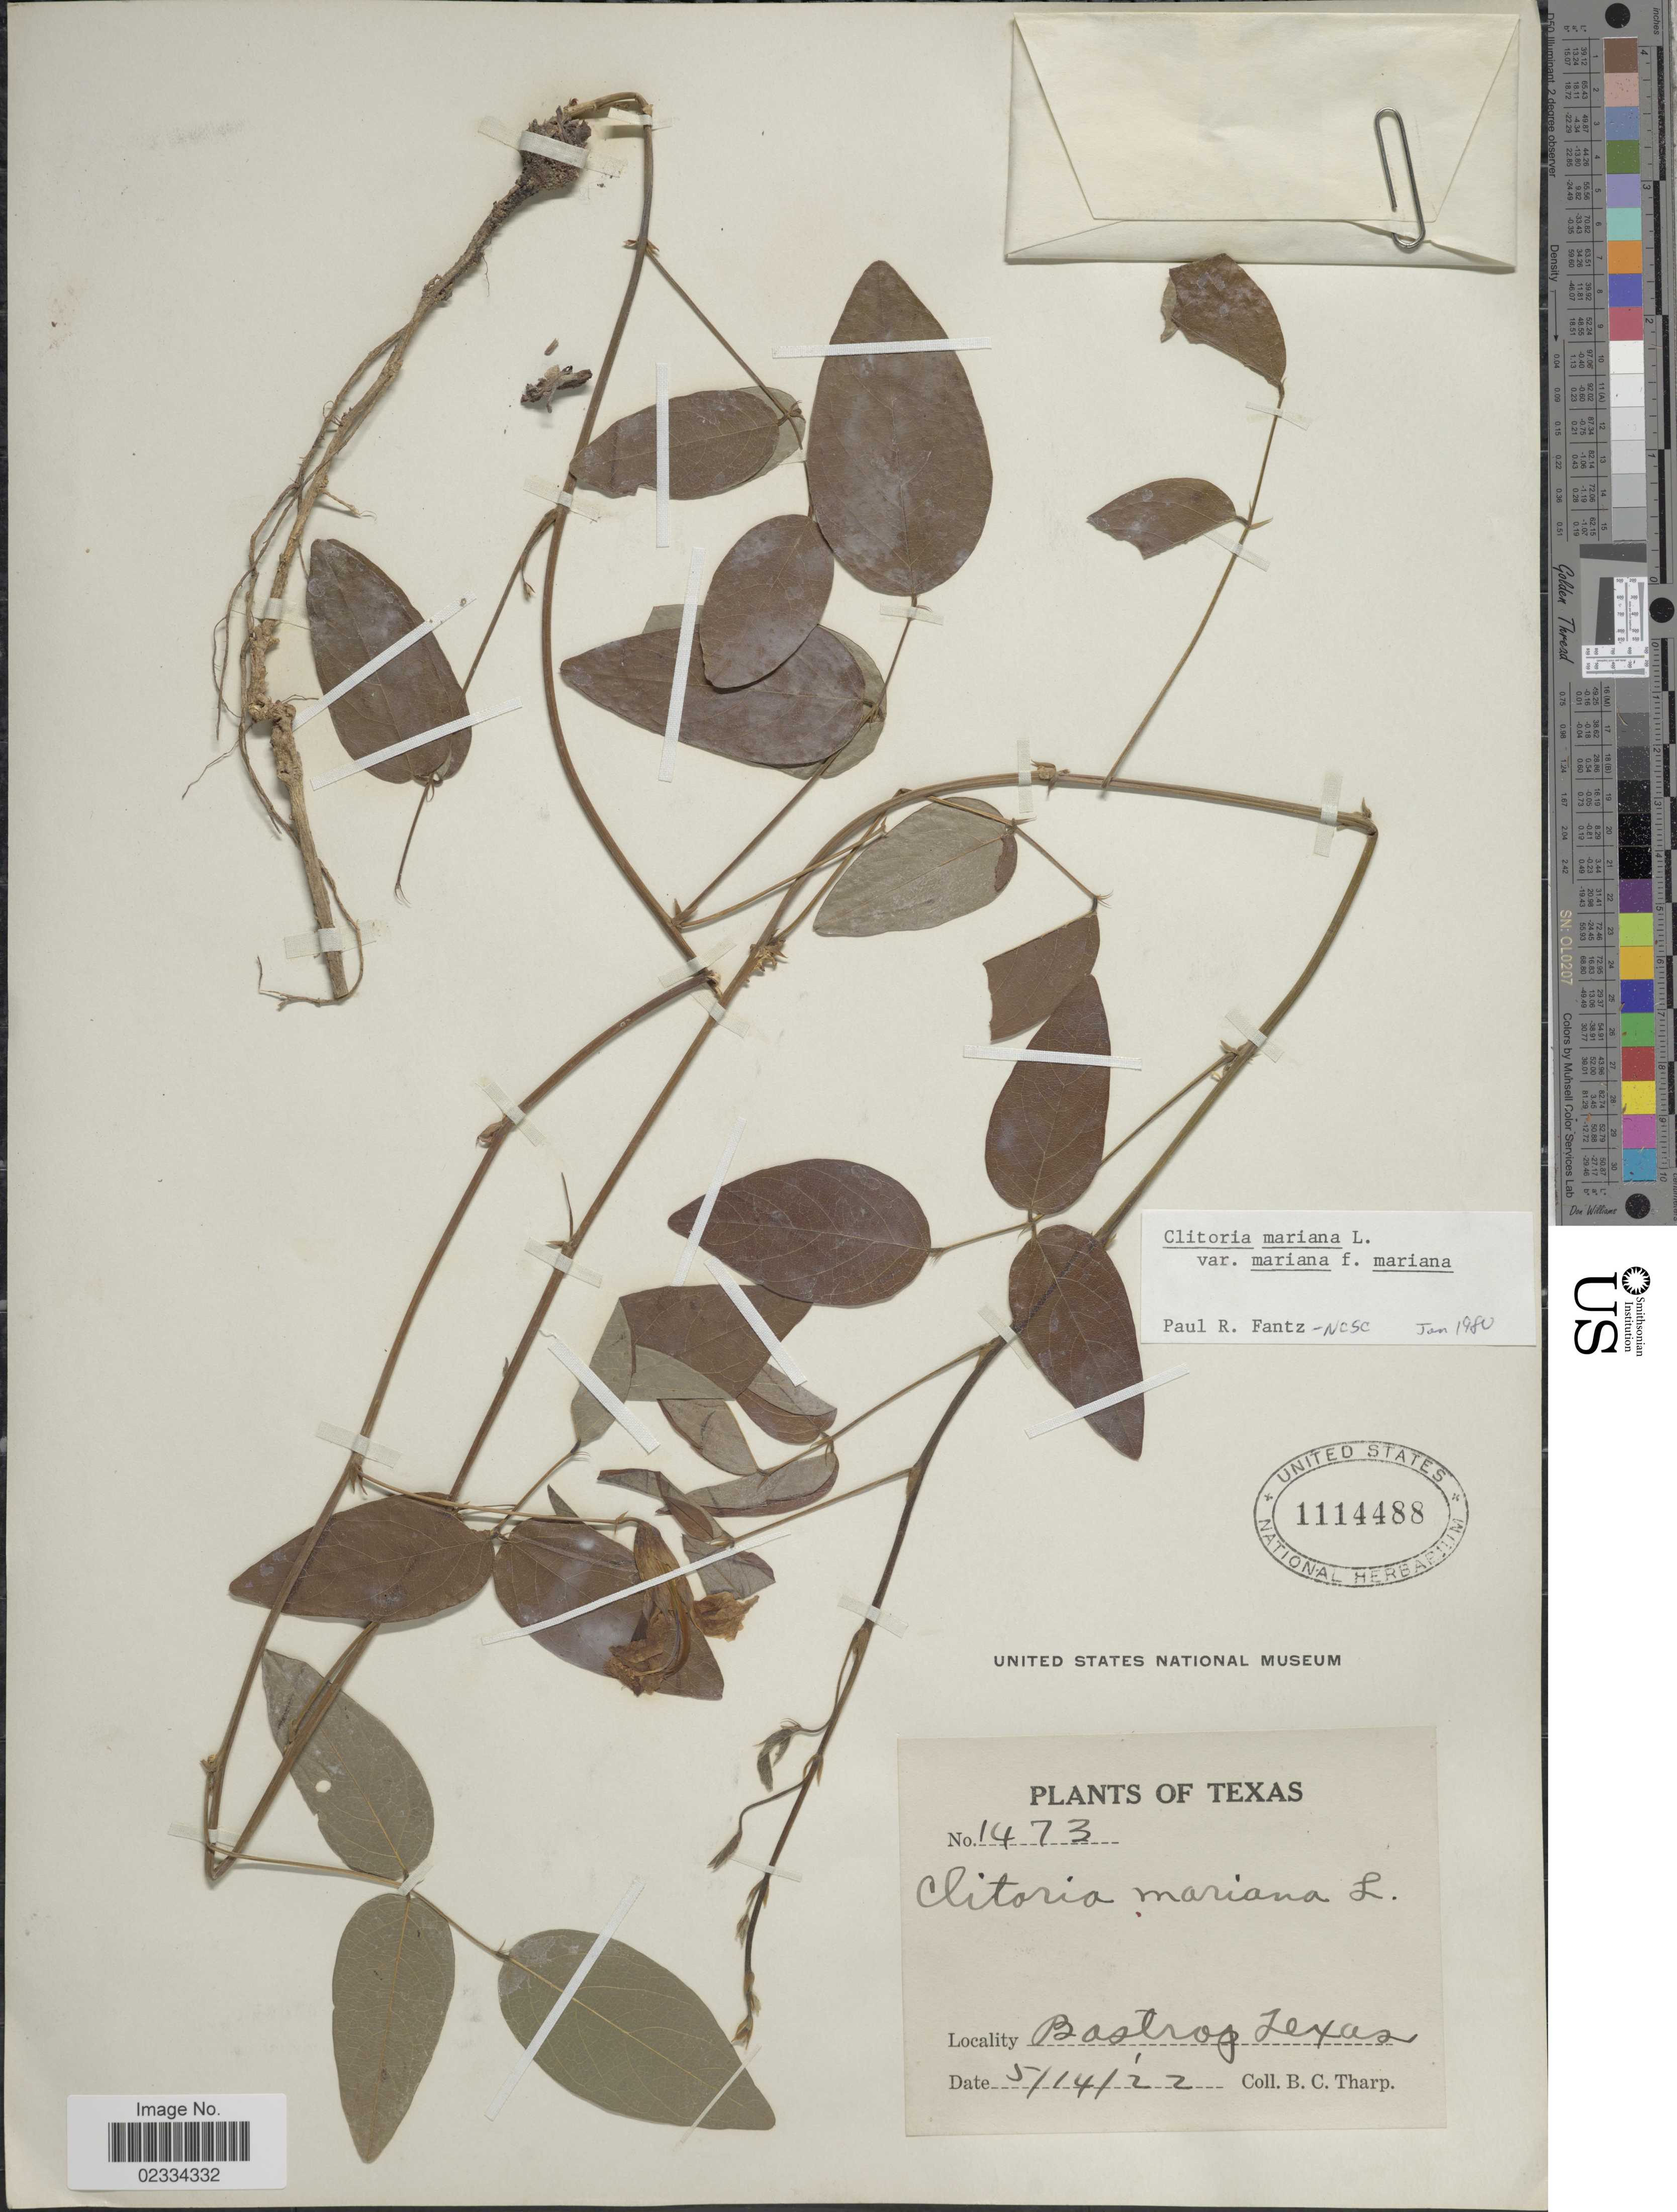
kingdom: Plantae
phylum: Tracheophyta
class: Magnoliopsida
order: Fabales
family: Fabaceae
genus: Clitoria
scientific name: Clitoria mariana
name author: L.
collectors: B. C. Tharp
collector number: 1473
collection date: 1922-05-14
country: United States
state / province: Texas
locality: Bastrop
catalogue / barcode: US 1114488